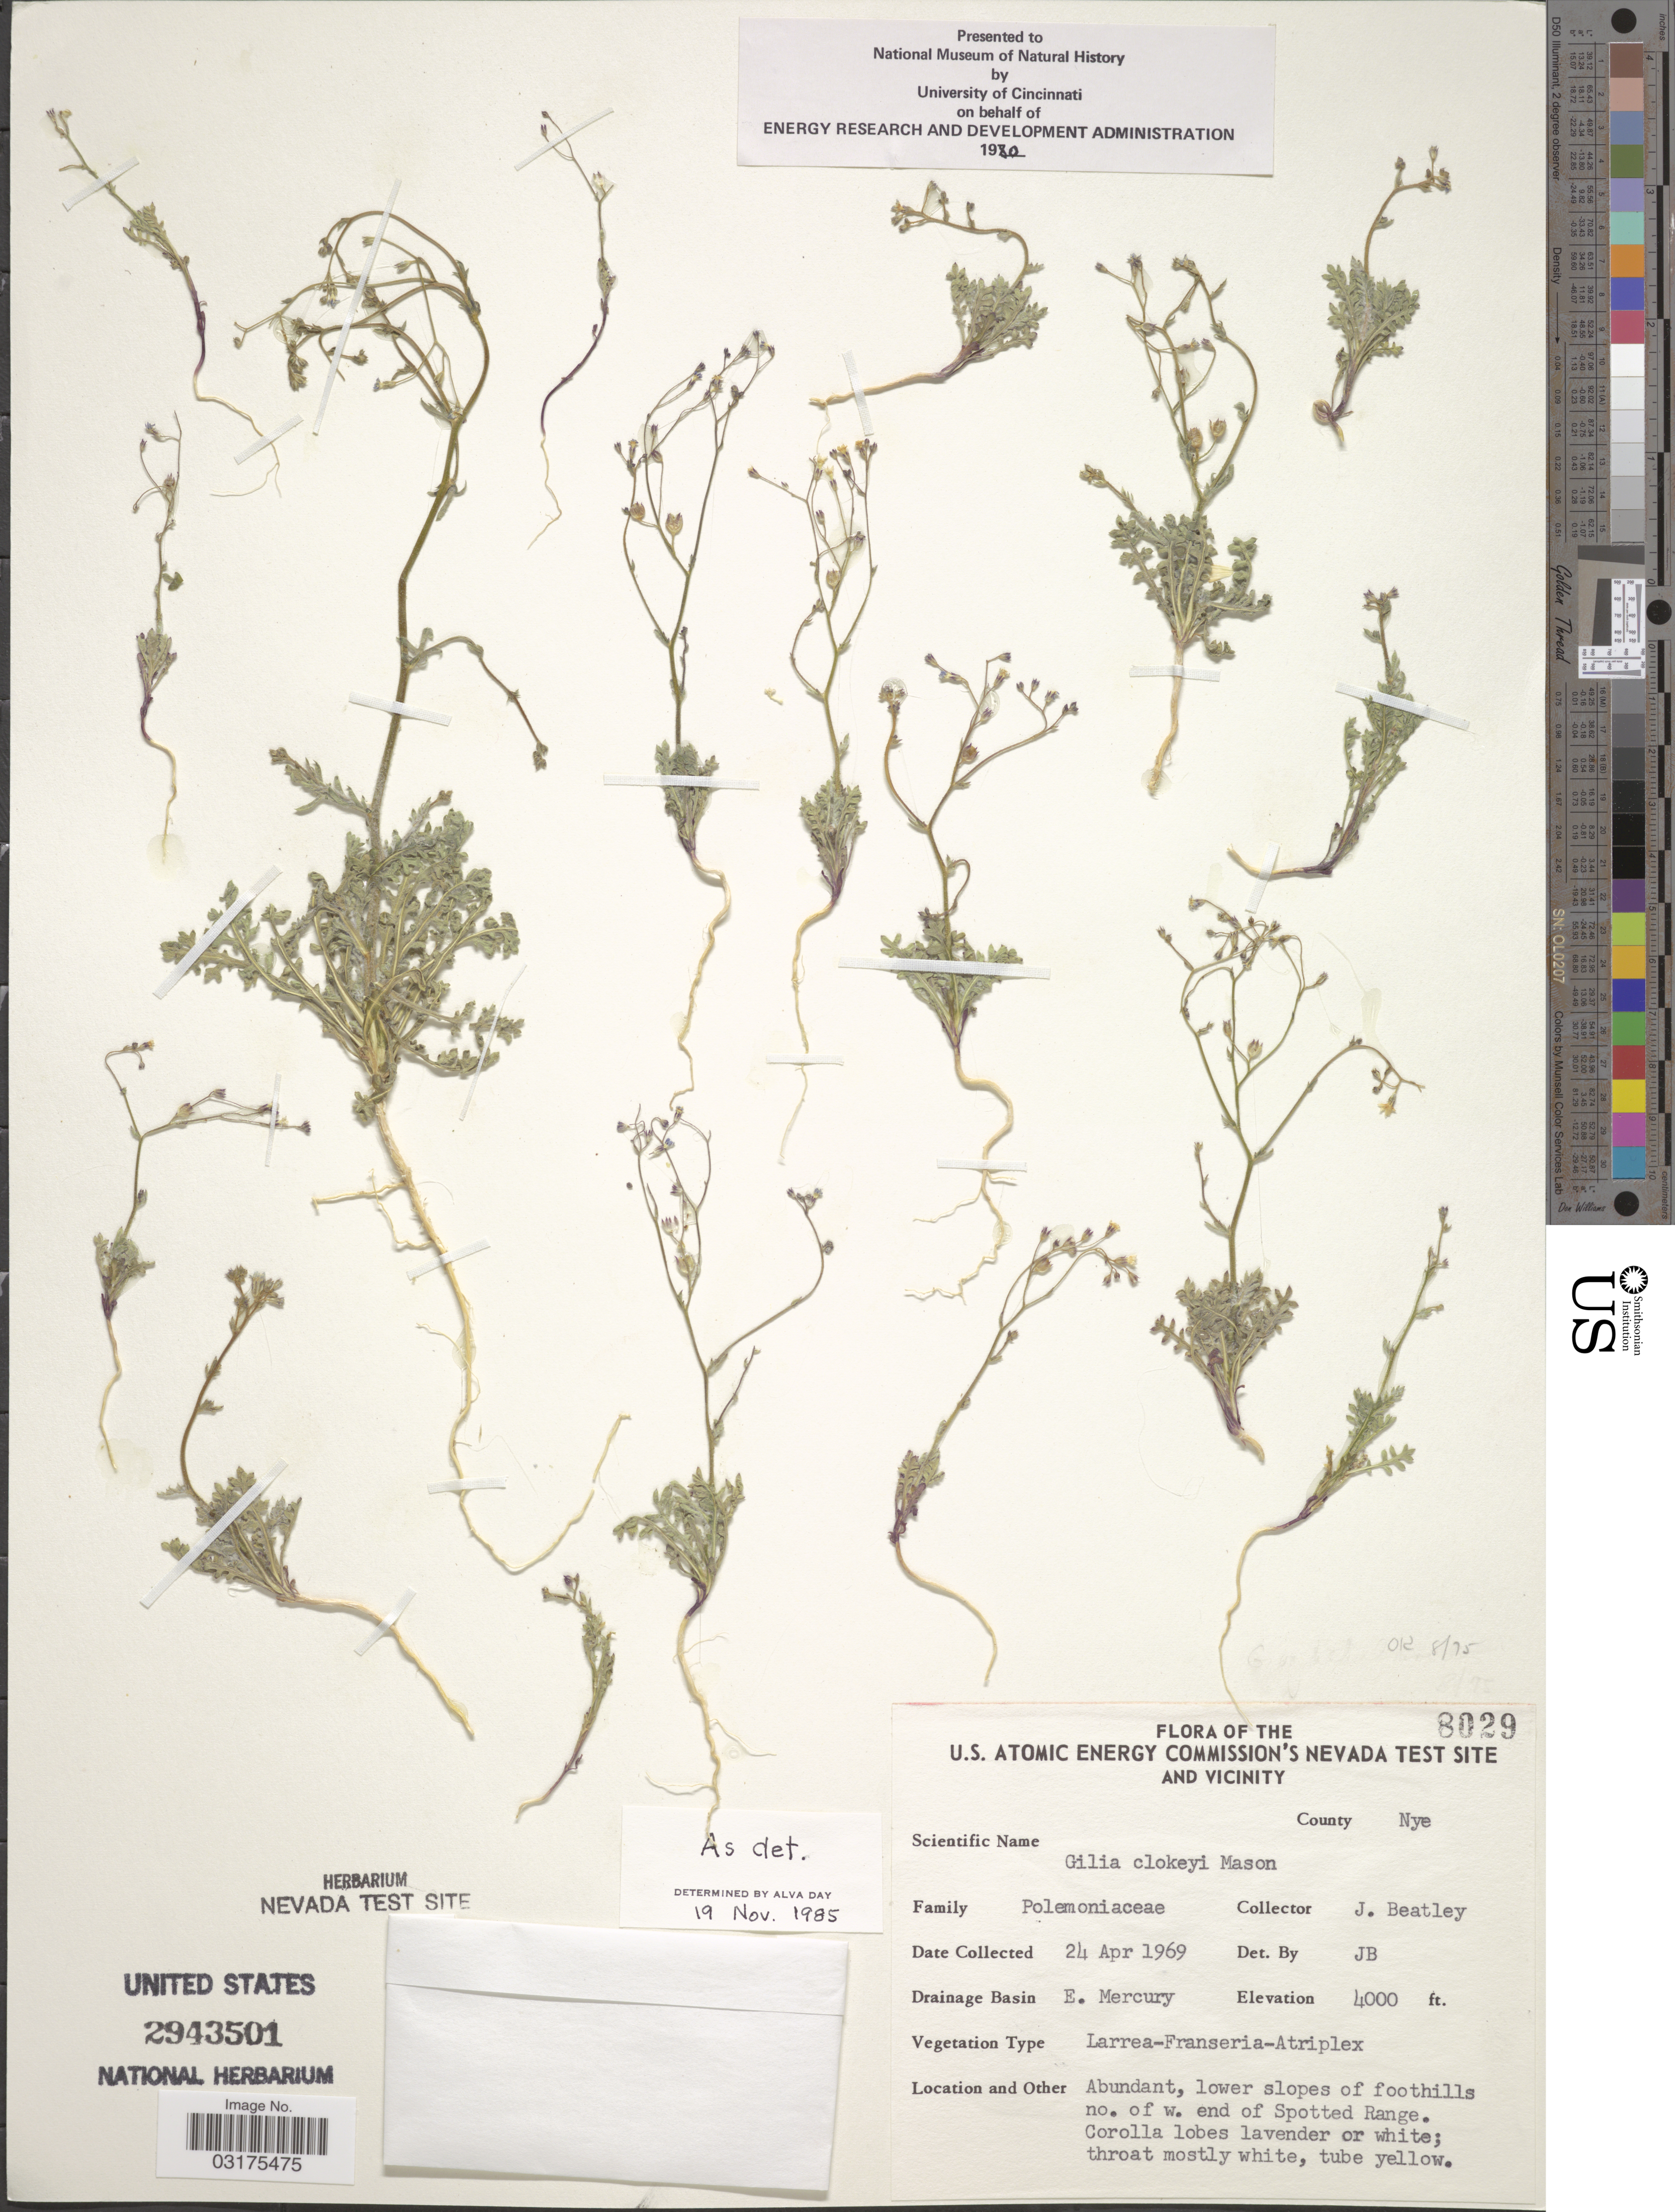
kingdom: Plantae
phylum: Tracheophyta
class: Magnoliopsida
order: Ericales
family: Polemoniaceae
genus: Gilia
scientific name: Gilia clokeyi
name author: H. Mason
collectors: J. C. Beatley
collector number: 8029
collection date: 1969-04-24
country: United States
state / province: Nevada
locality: The U.S. Atomic Energy Commission's Nevada Test Site And Vicinity, County Nye, Drainage Basin E. Mercury, Abundant, lower slopes of foothills no. of w. end of Spotted Range.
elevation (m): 1219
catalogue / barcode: US 2943501